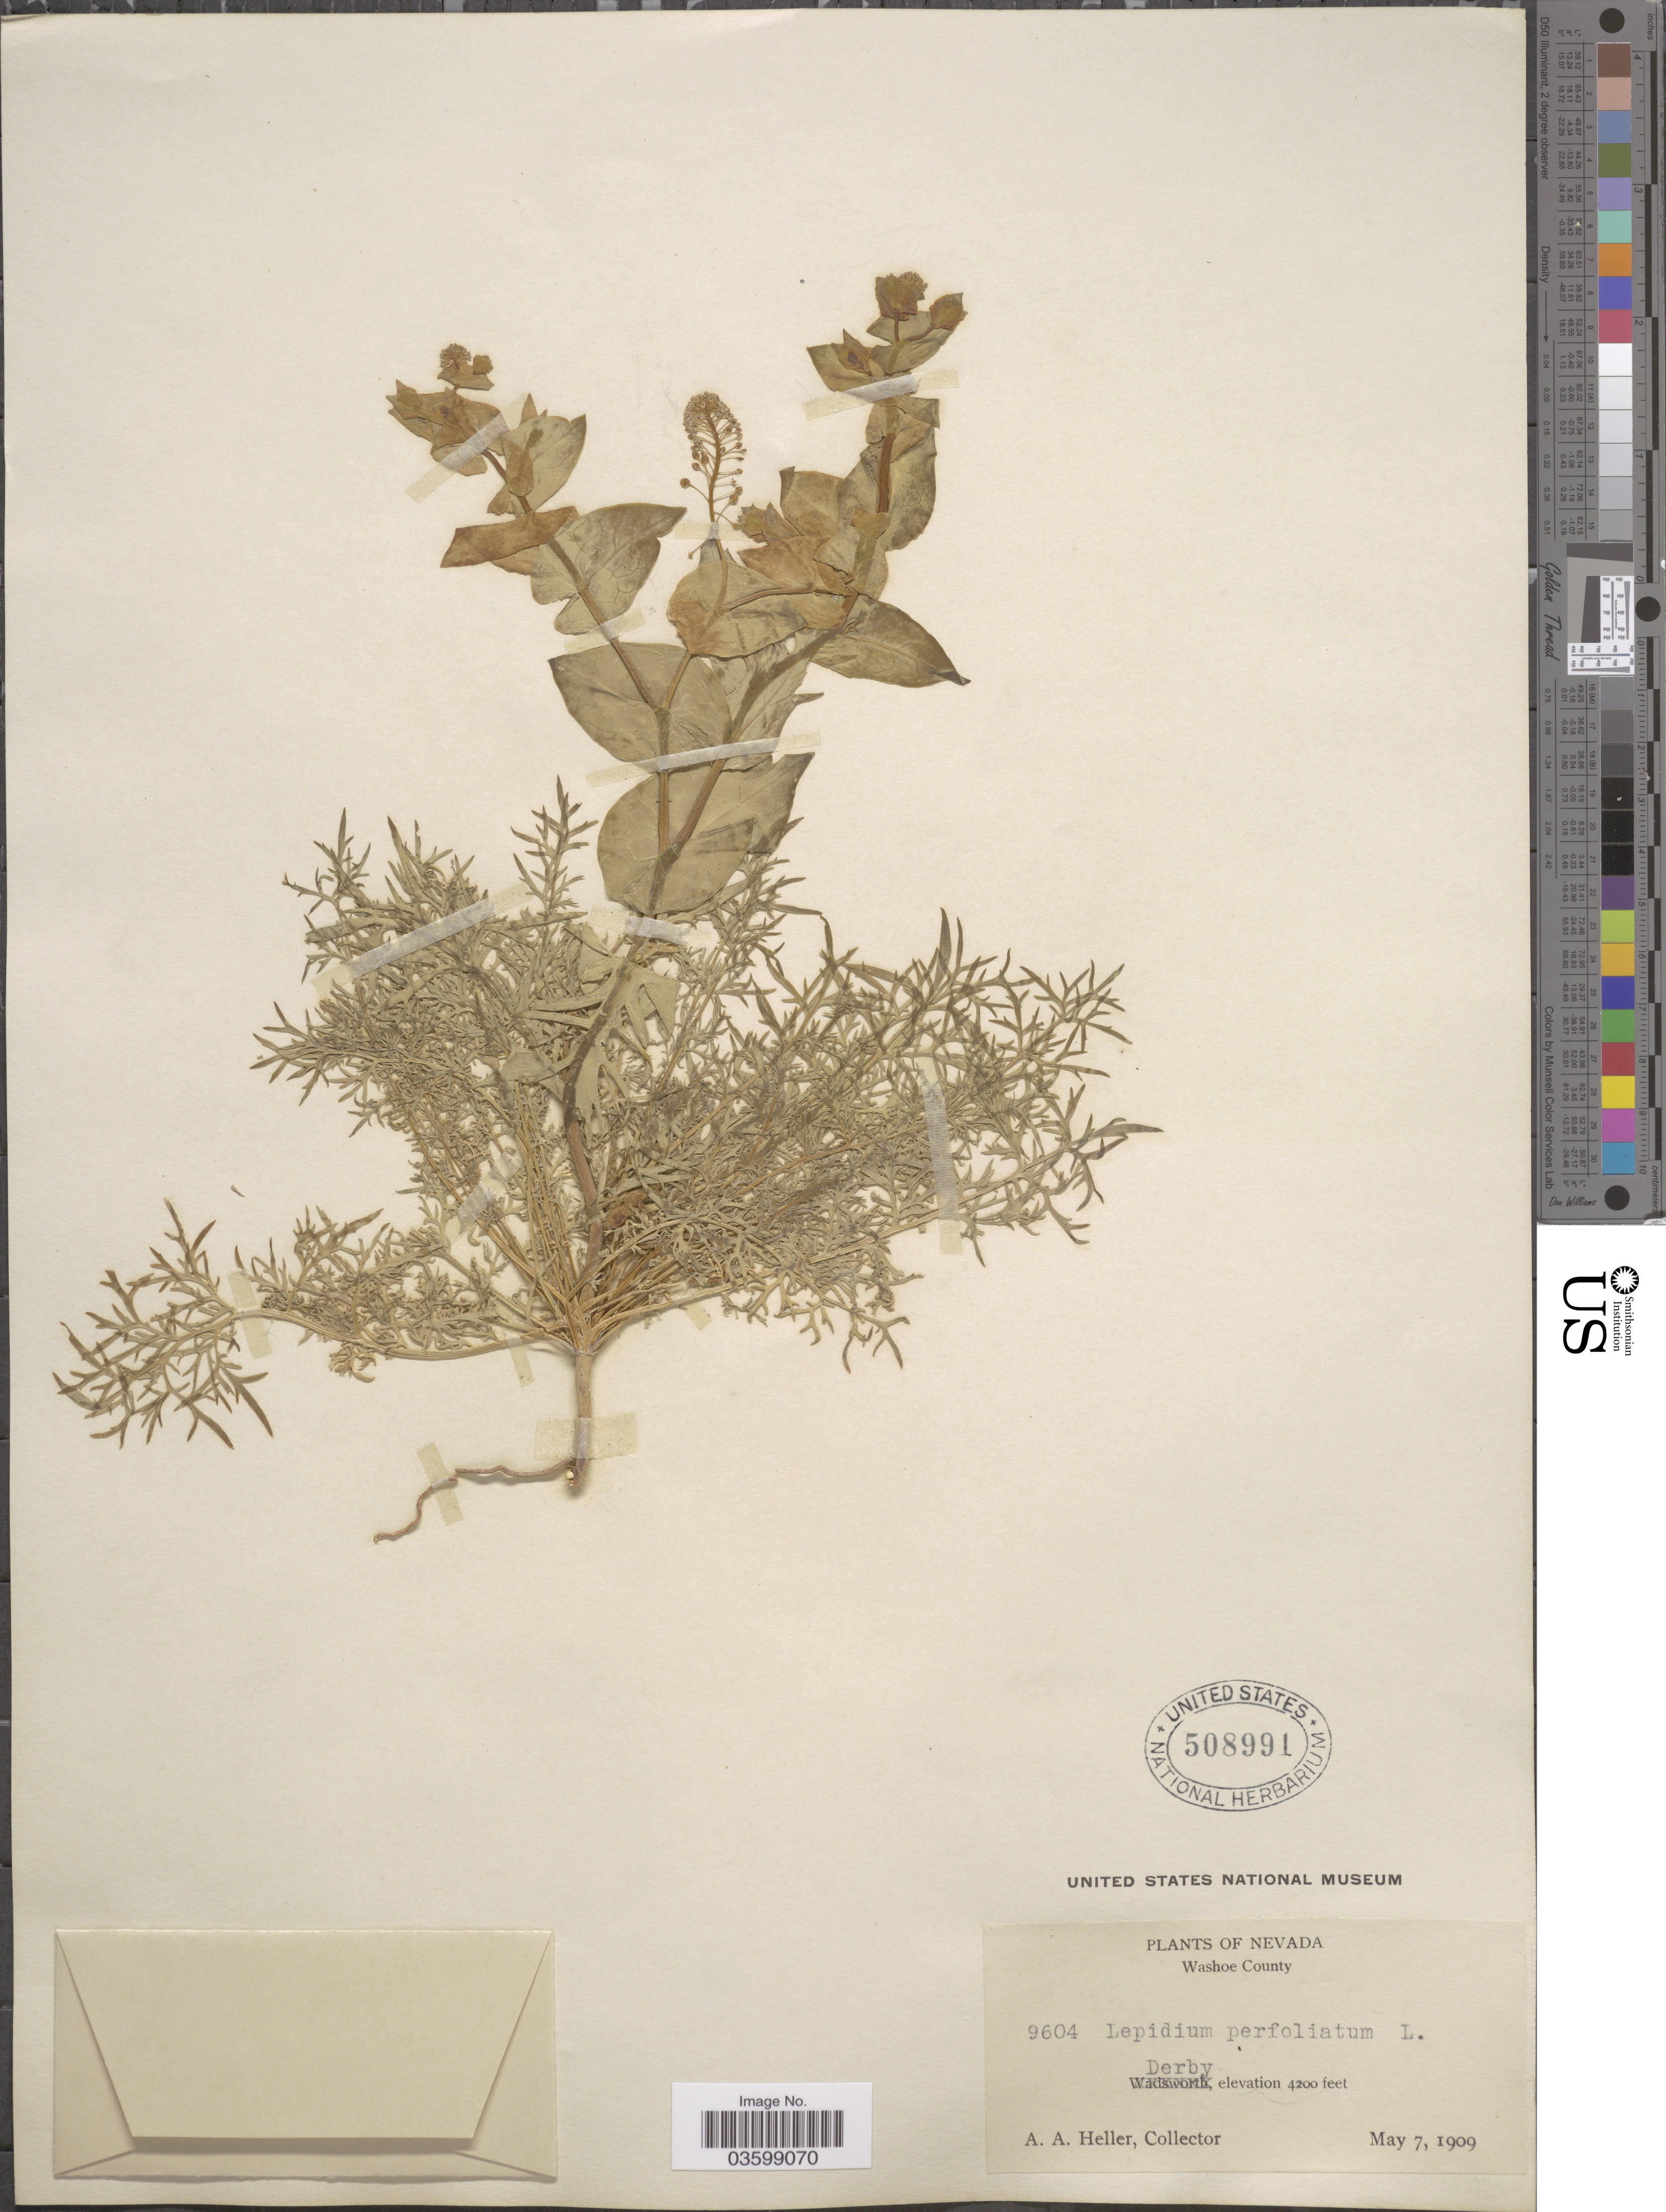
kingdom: Plantae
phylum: Tracheophyta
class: Magnoliopsida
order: Brassicales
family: Brassicaceae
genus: Lepidium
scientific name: Lepidium perfoliatum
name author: L.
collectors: A. A. Heller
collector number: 9604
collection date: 1909-05-07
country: United States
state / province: Nevada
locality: Washoe County. Derby.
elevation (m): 1280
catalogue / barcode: US 508991